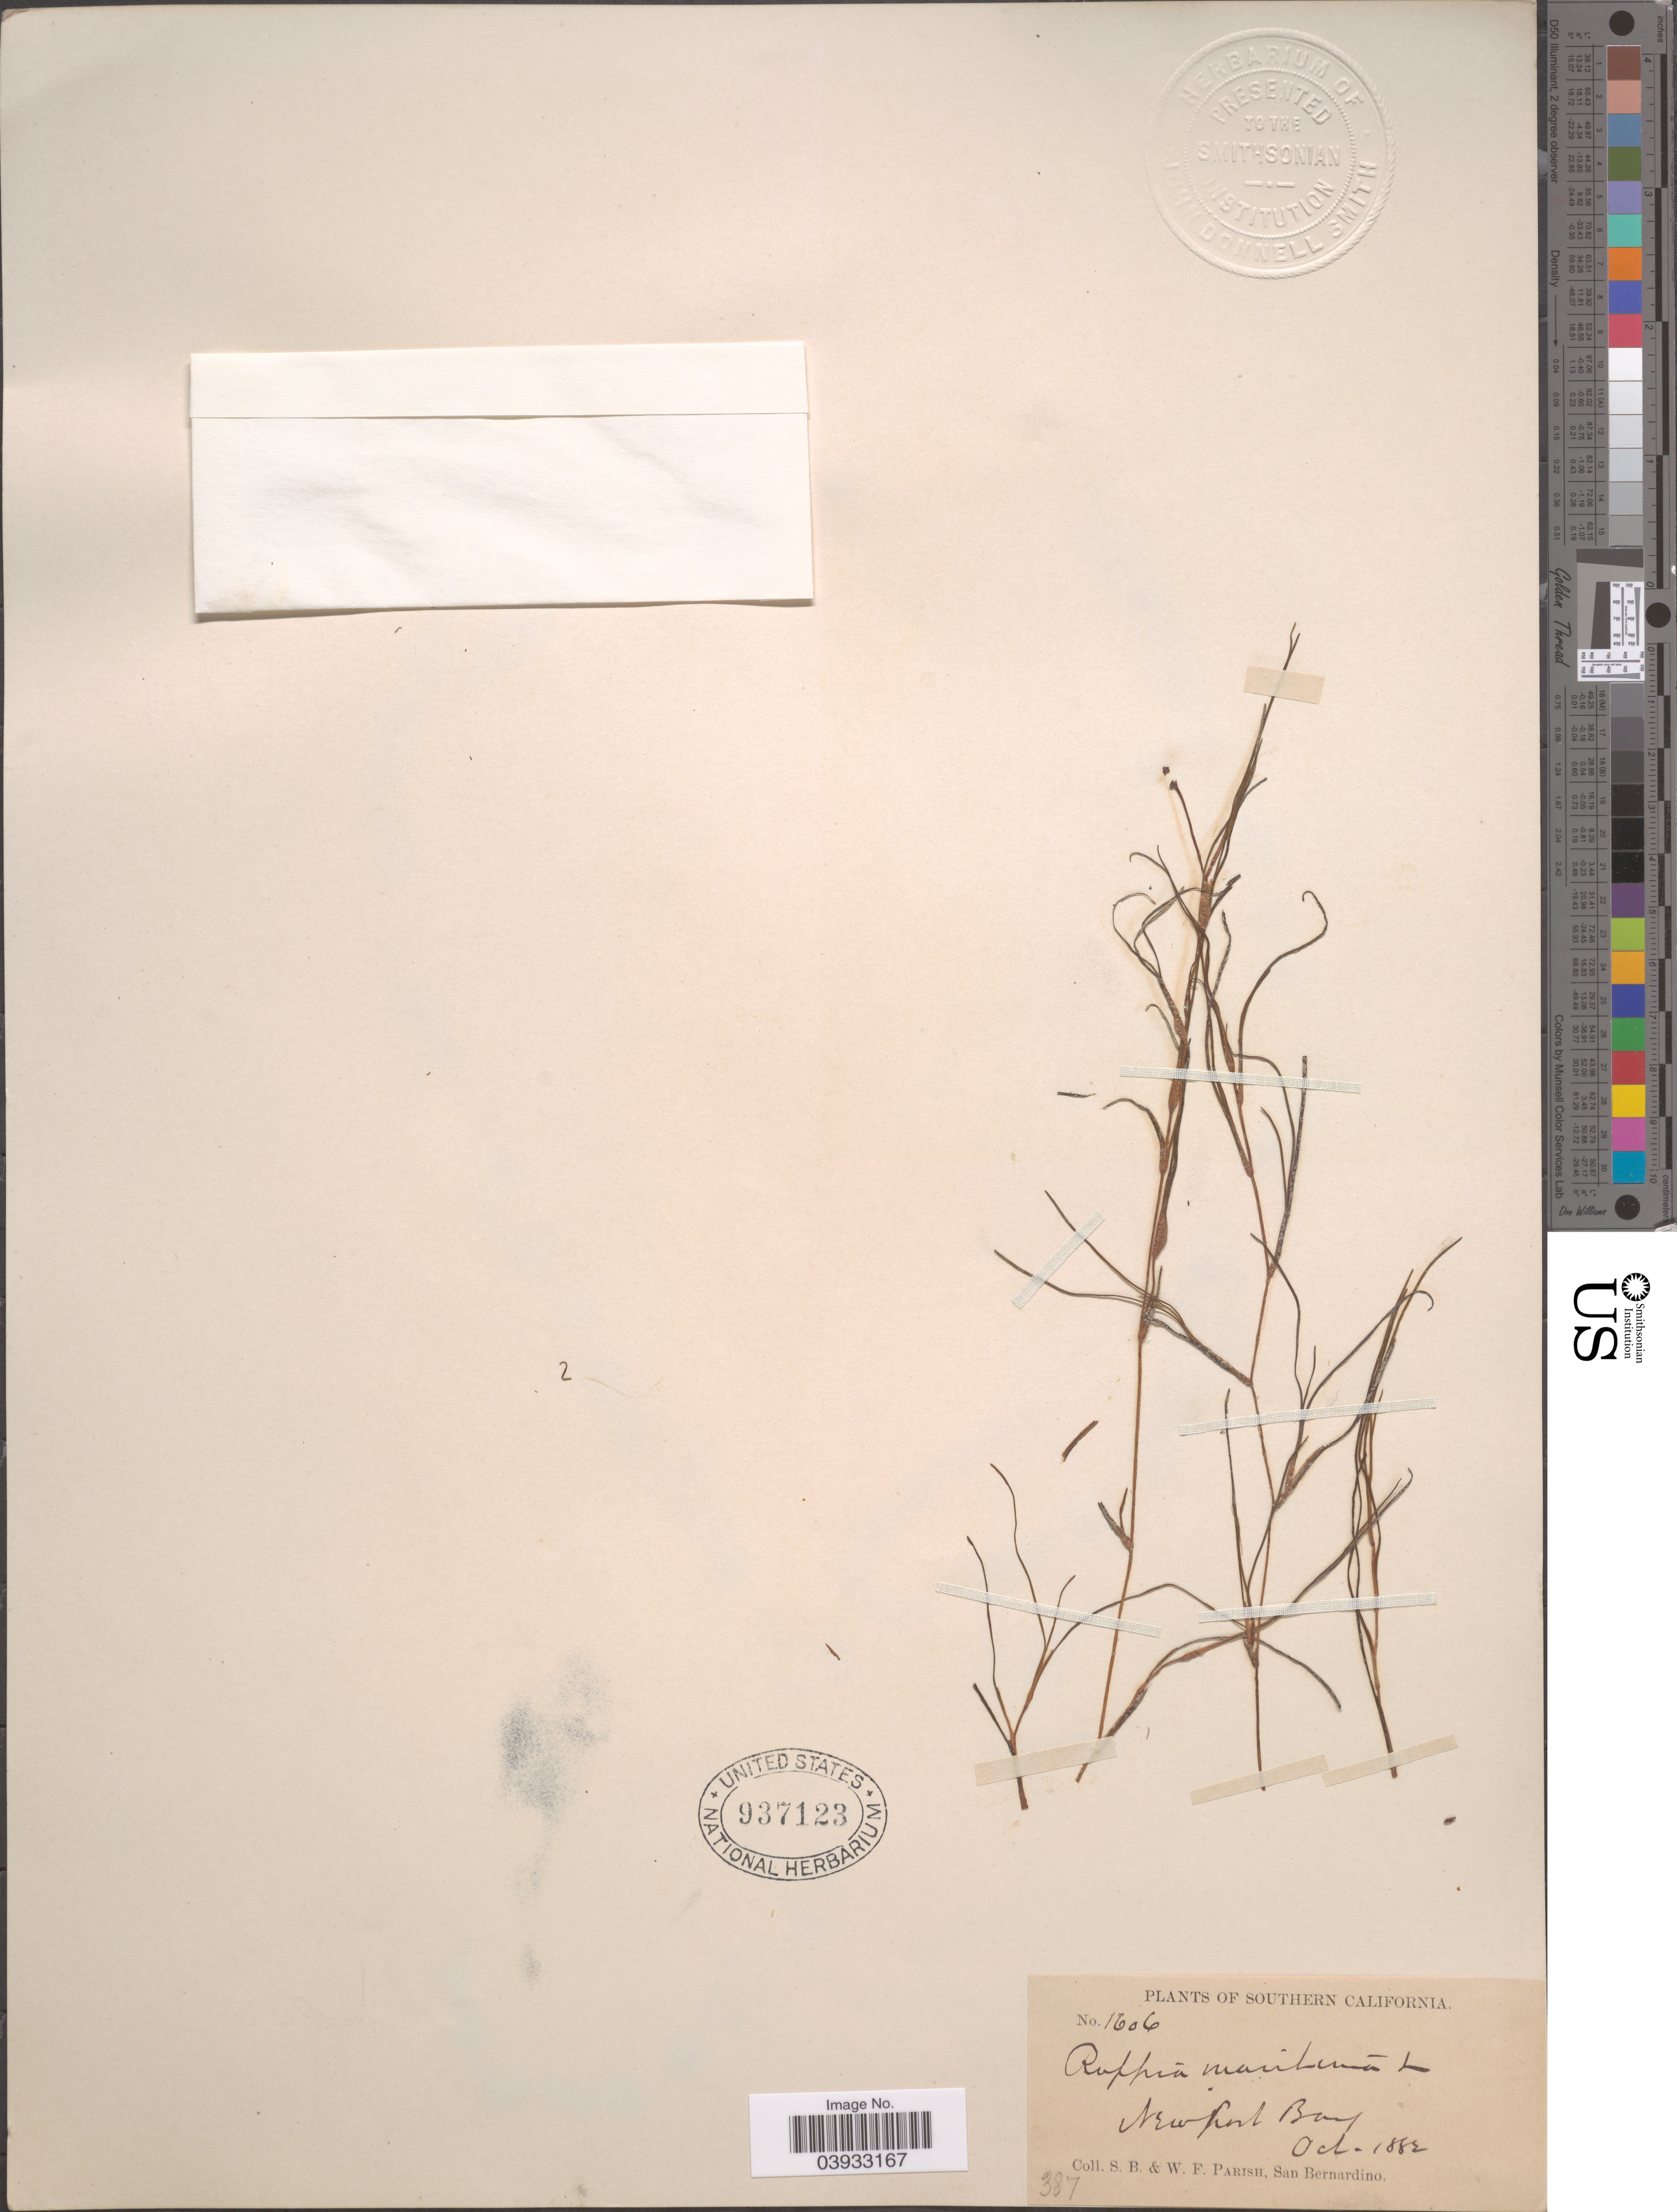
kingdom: Plantae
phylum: Tracheophyta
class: Liliopsida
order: Alismatales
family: Ruppiaceae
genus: Ruppia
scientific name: Ruppia maritima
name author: L.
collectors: S. B. Parish & W. F. Parish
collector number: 1606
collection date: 1882-10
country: United States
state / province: California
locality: Southern California. Newford Bay.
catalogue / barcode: US 937123